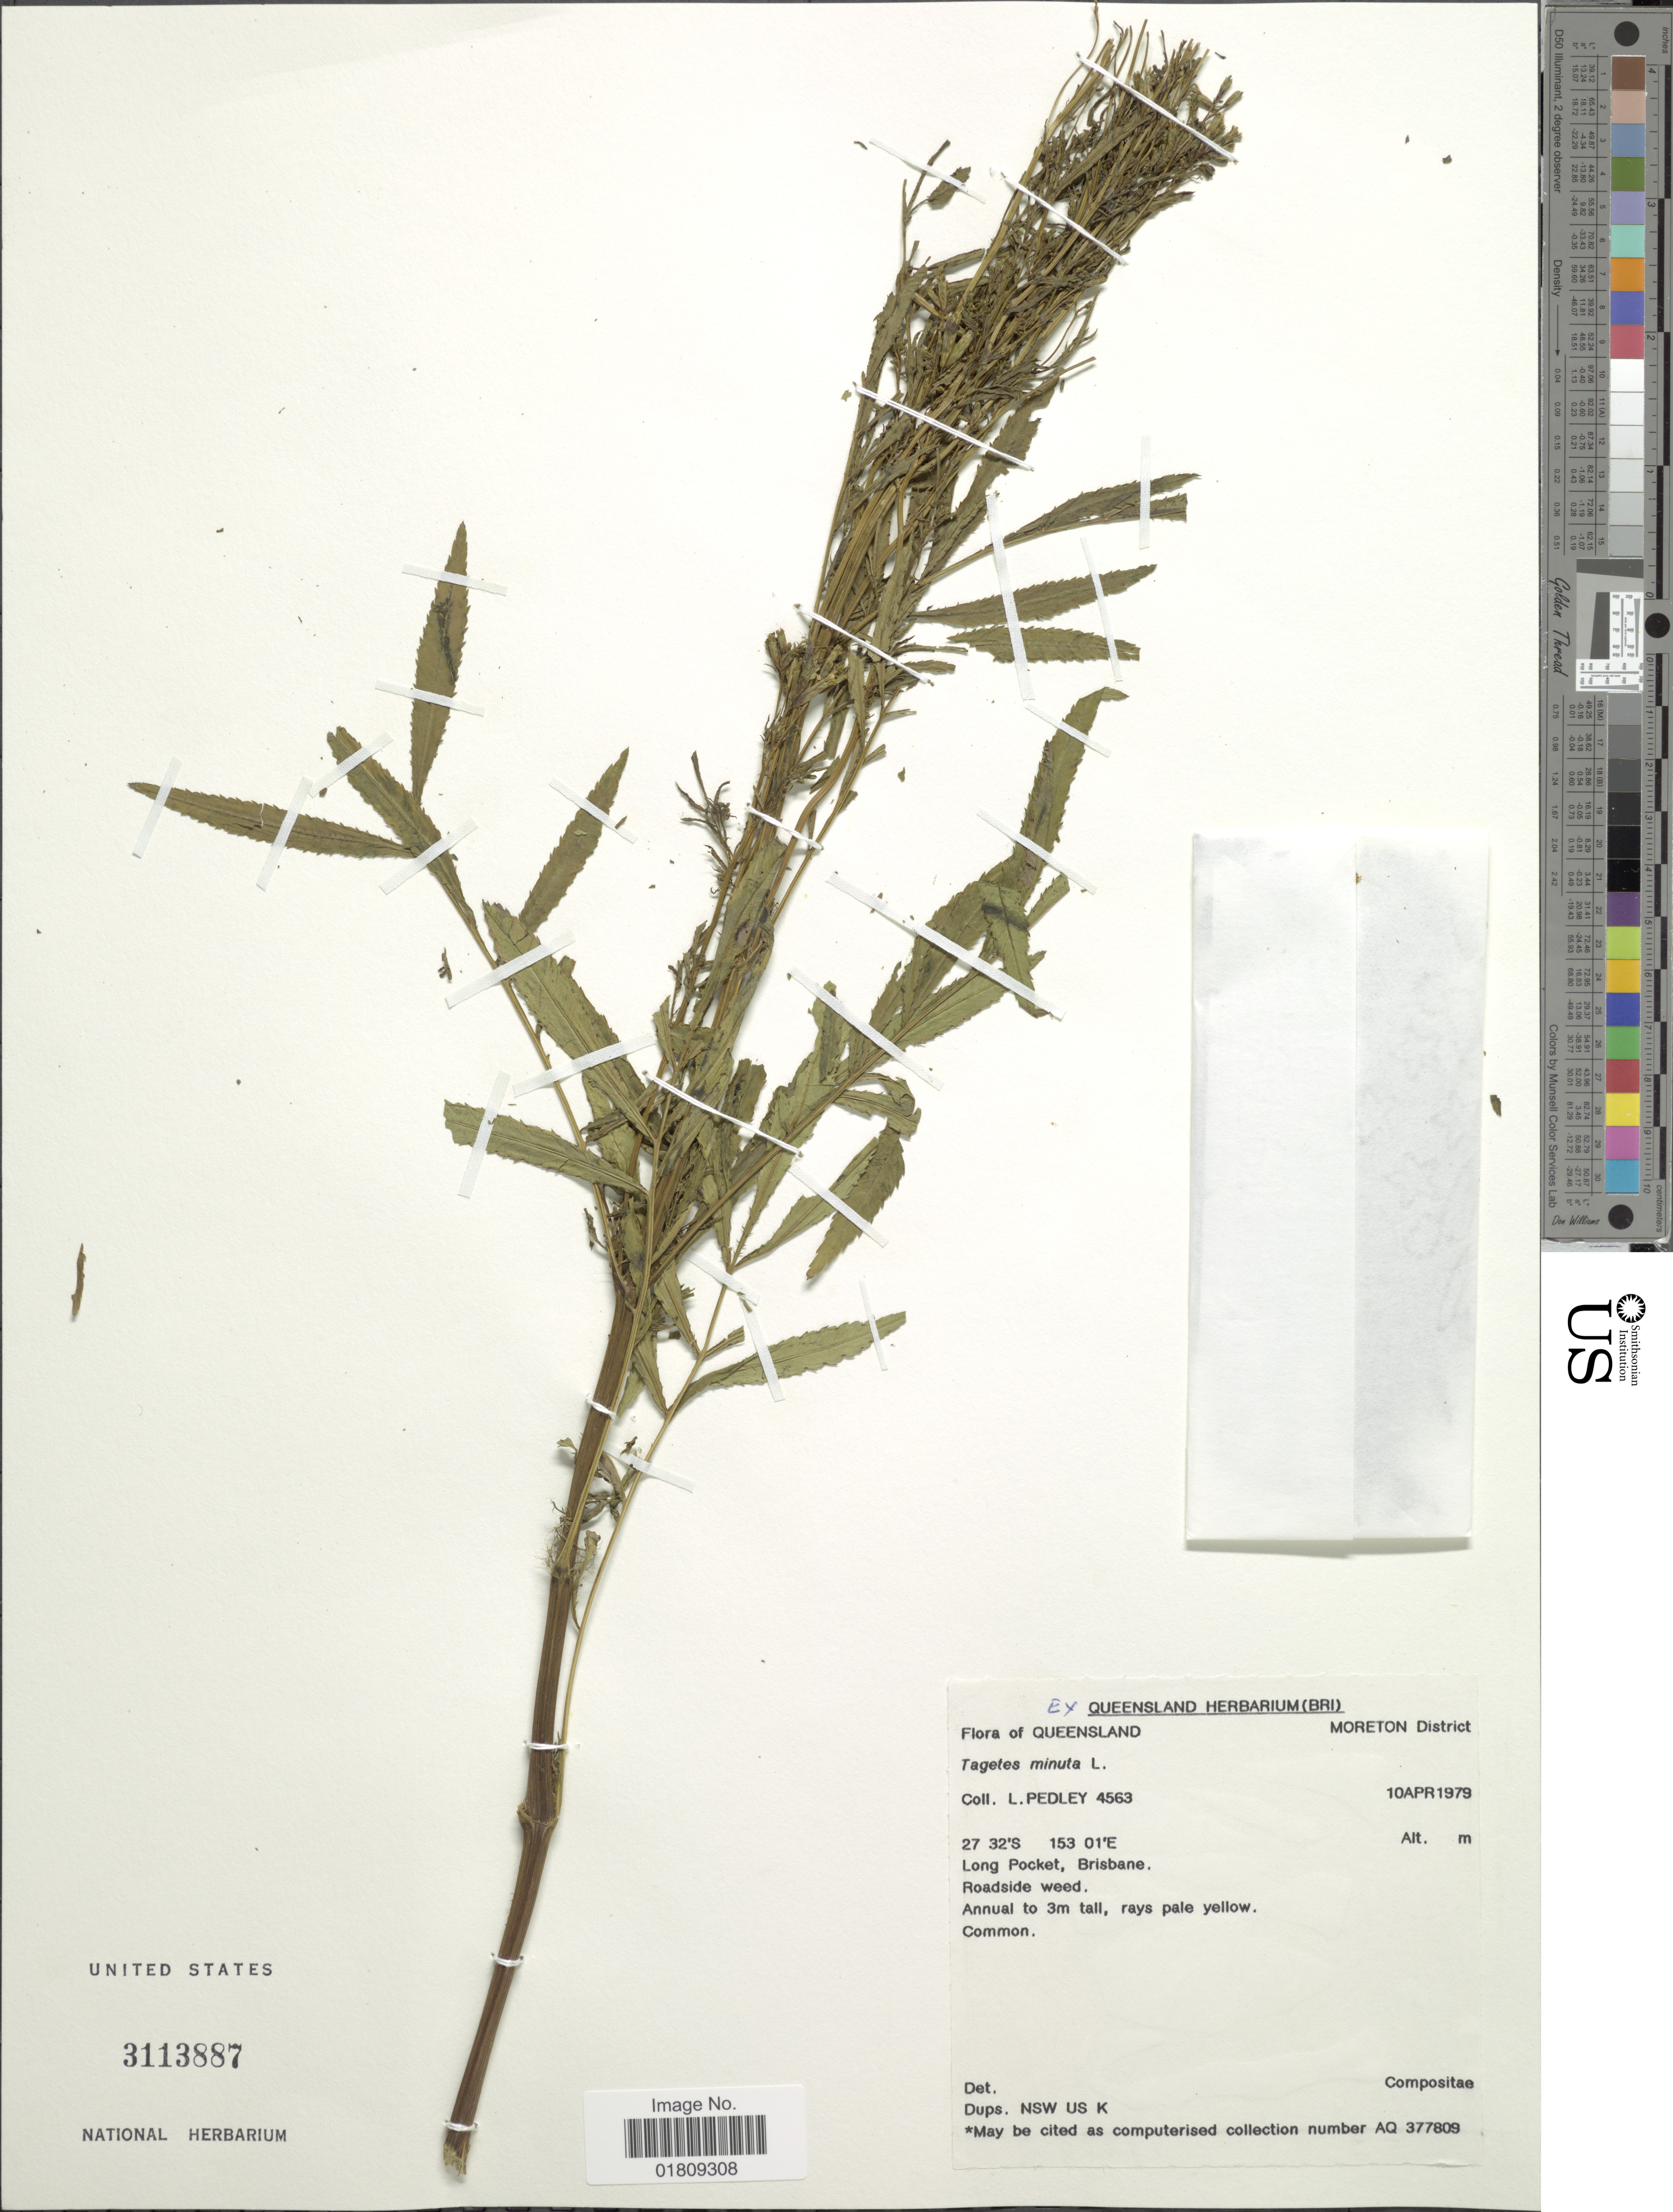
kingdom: Plantae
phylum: Tracheophyta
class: Magnoliopsida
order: Asterales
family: Asteraceae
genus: Tagetes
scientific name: Tagetes minuta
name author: L.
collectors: L. Pedley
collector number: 4563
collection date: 1979-04-10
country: Australia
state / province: Queensland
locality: Moreton District, Long Pocket, Brisbane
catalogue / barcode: US 3113887